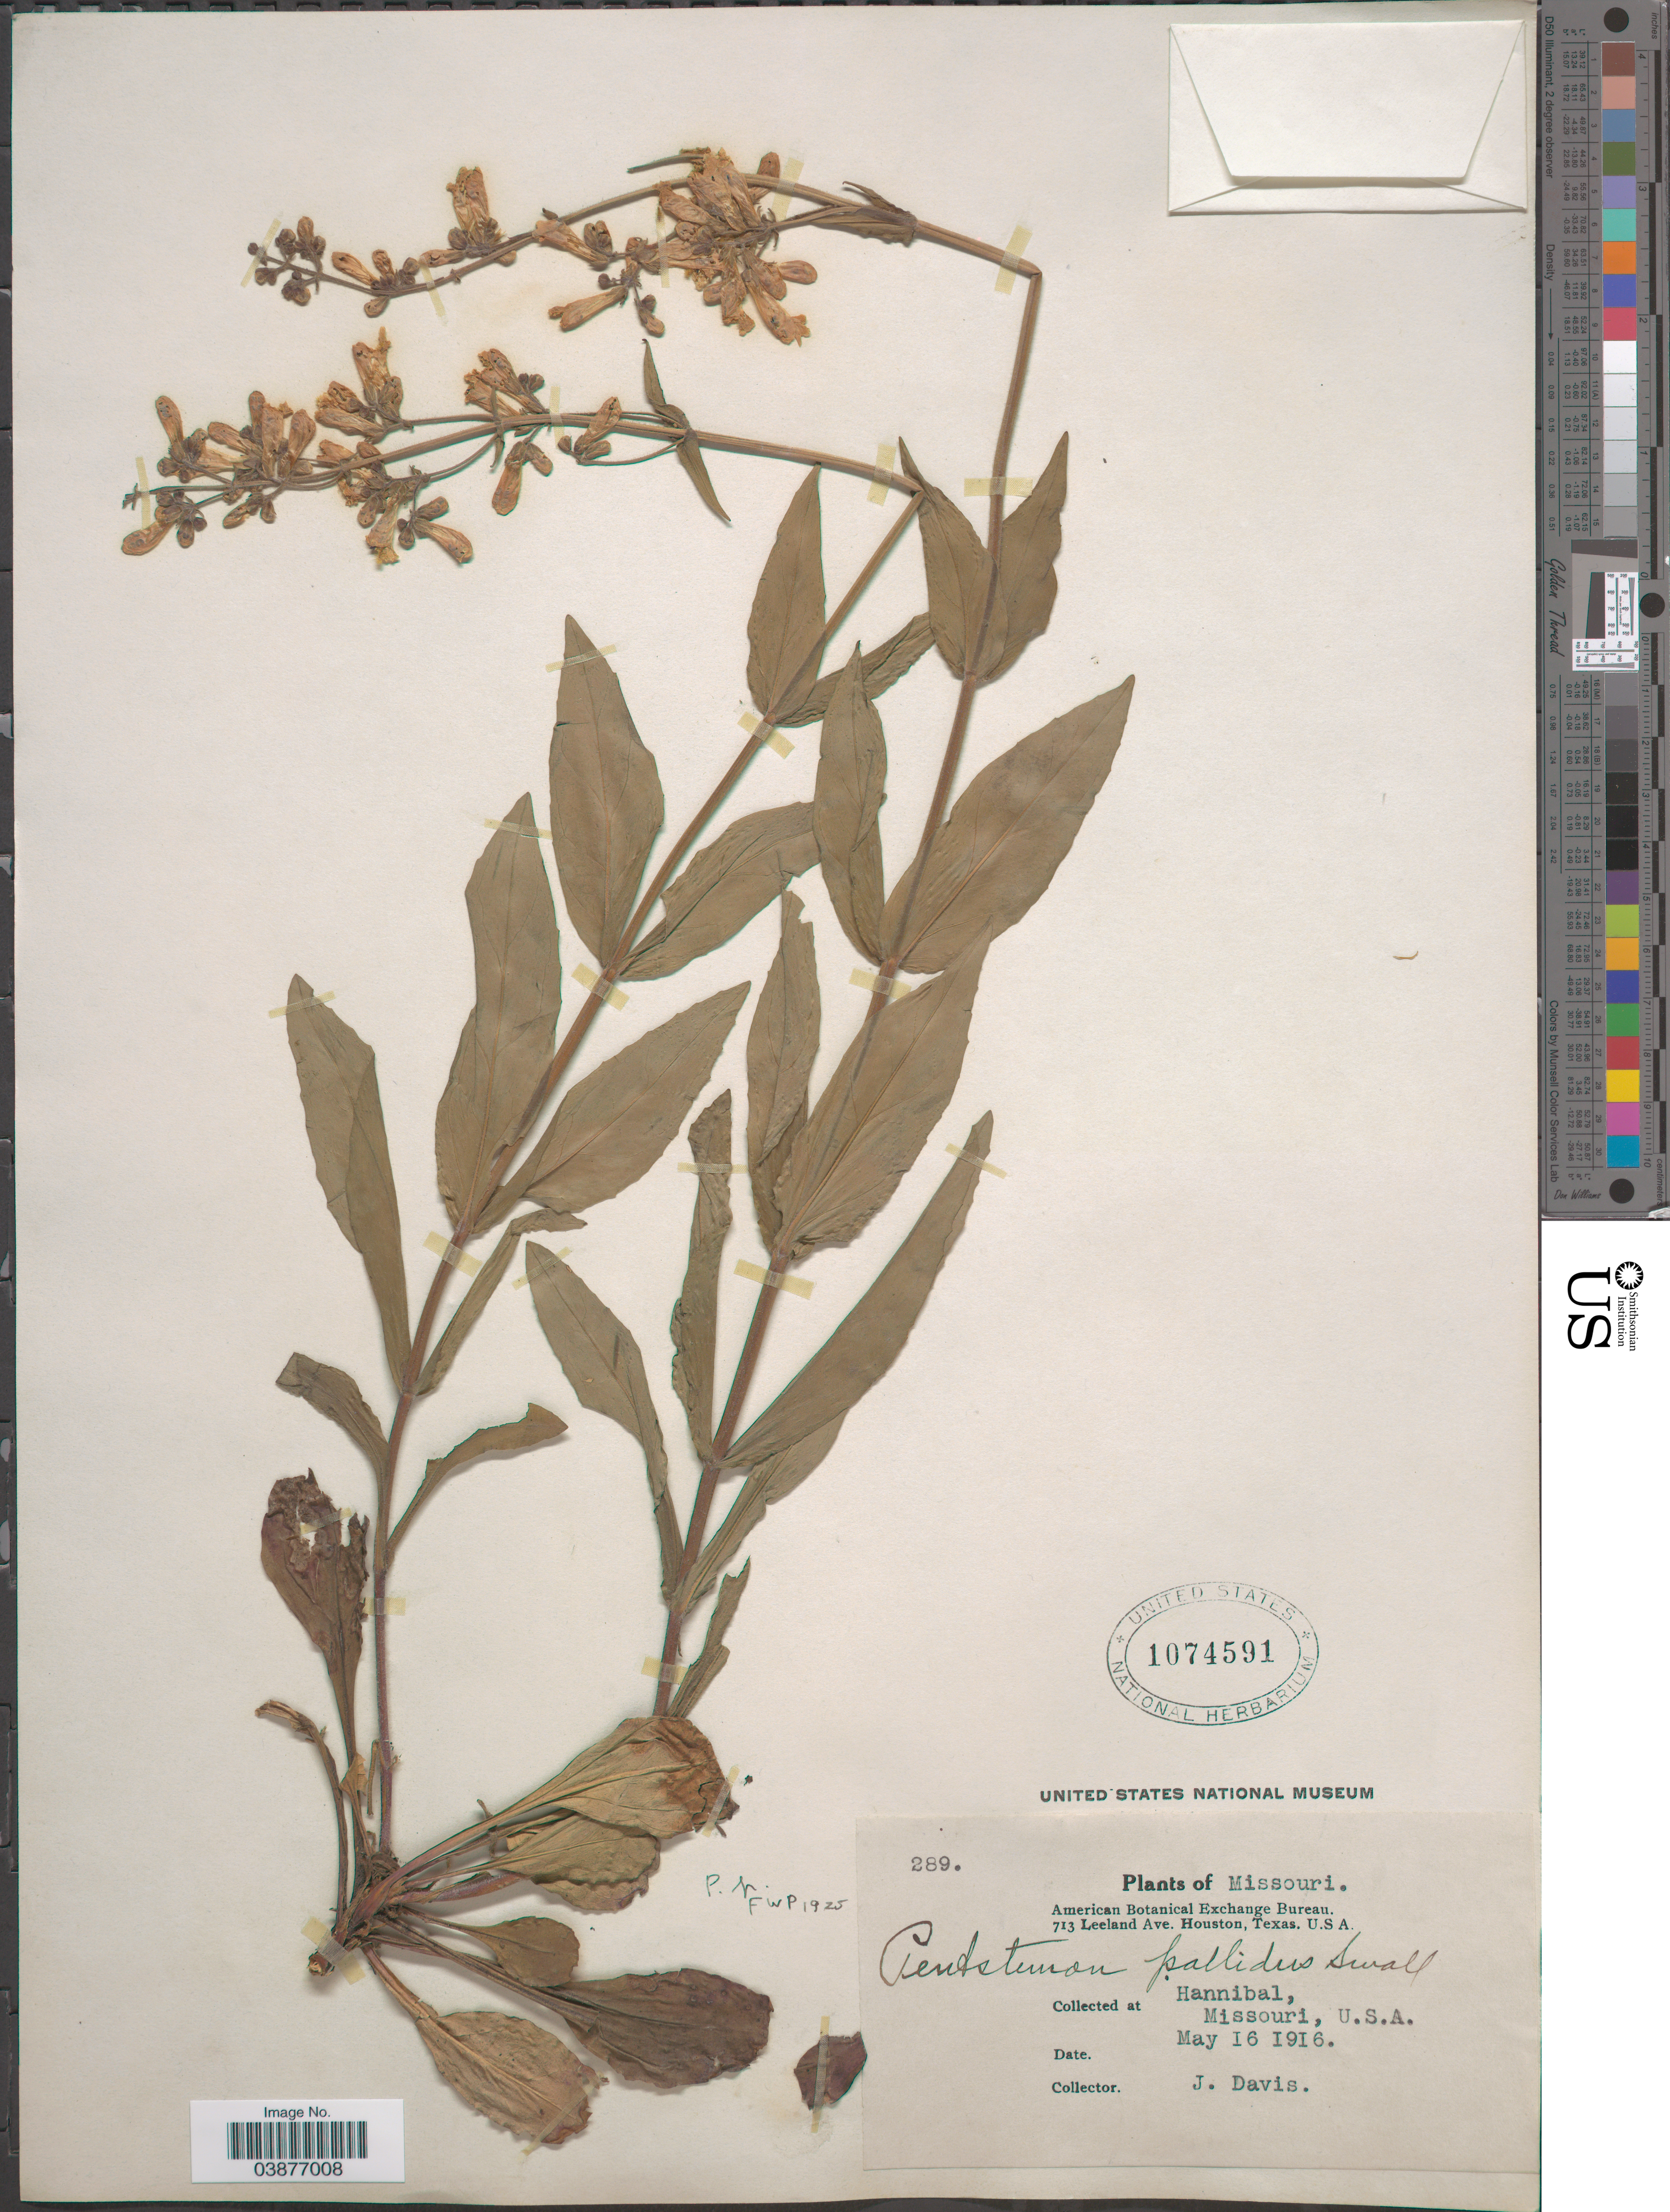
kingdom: Plantae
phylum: Tracheophyta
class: Magnoliopsida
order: Lamiales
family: Plantaginaceae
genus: Penstemon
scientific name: Penstemon pallidus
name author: Small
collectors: J. Davis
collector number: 289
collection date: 1916-05-16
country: United States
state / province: Missouri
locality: Hannibal.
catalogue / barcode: US 1074591